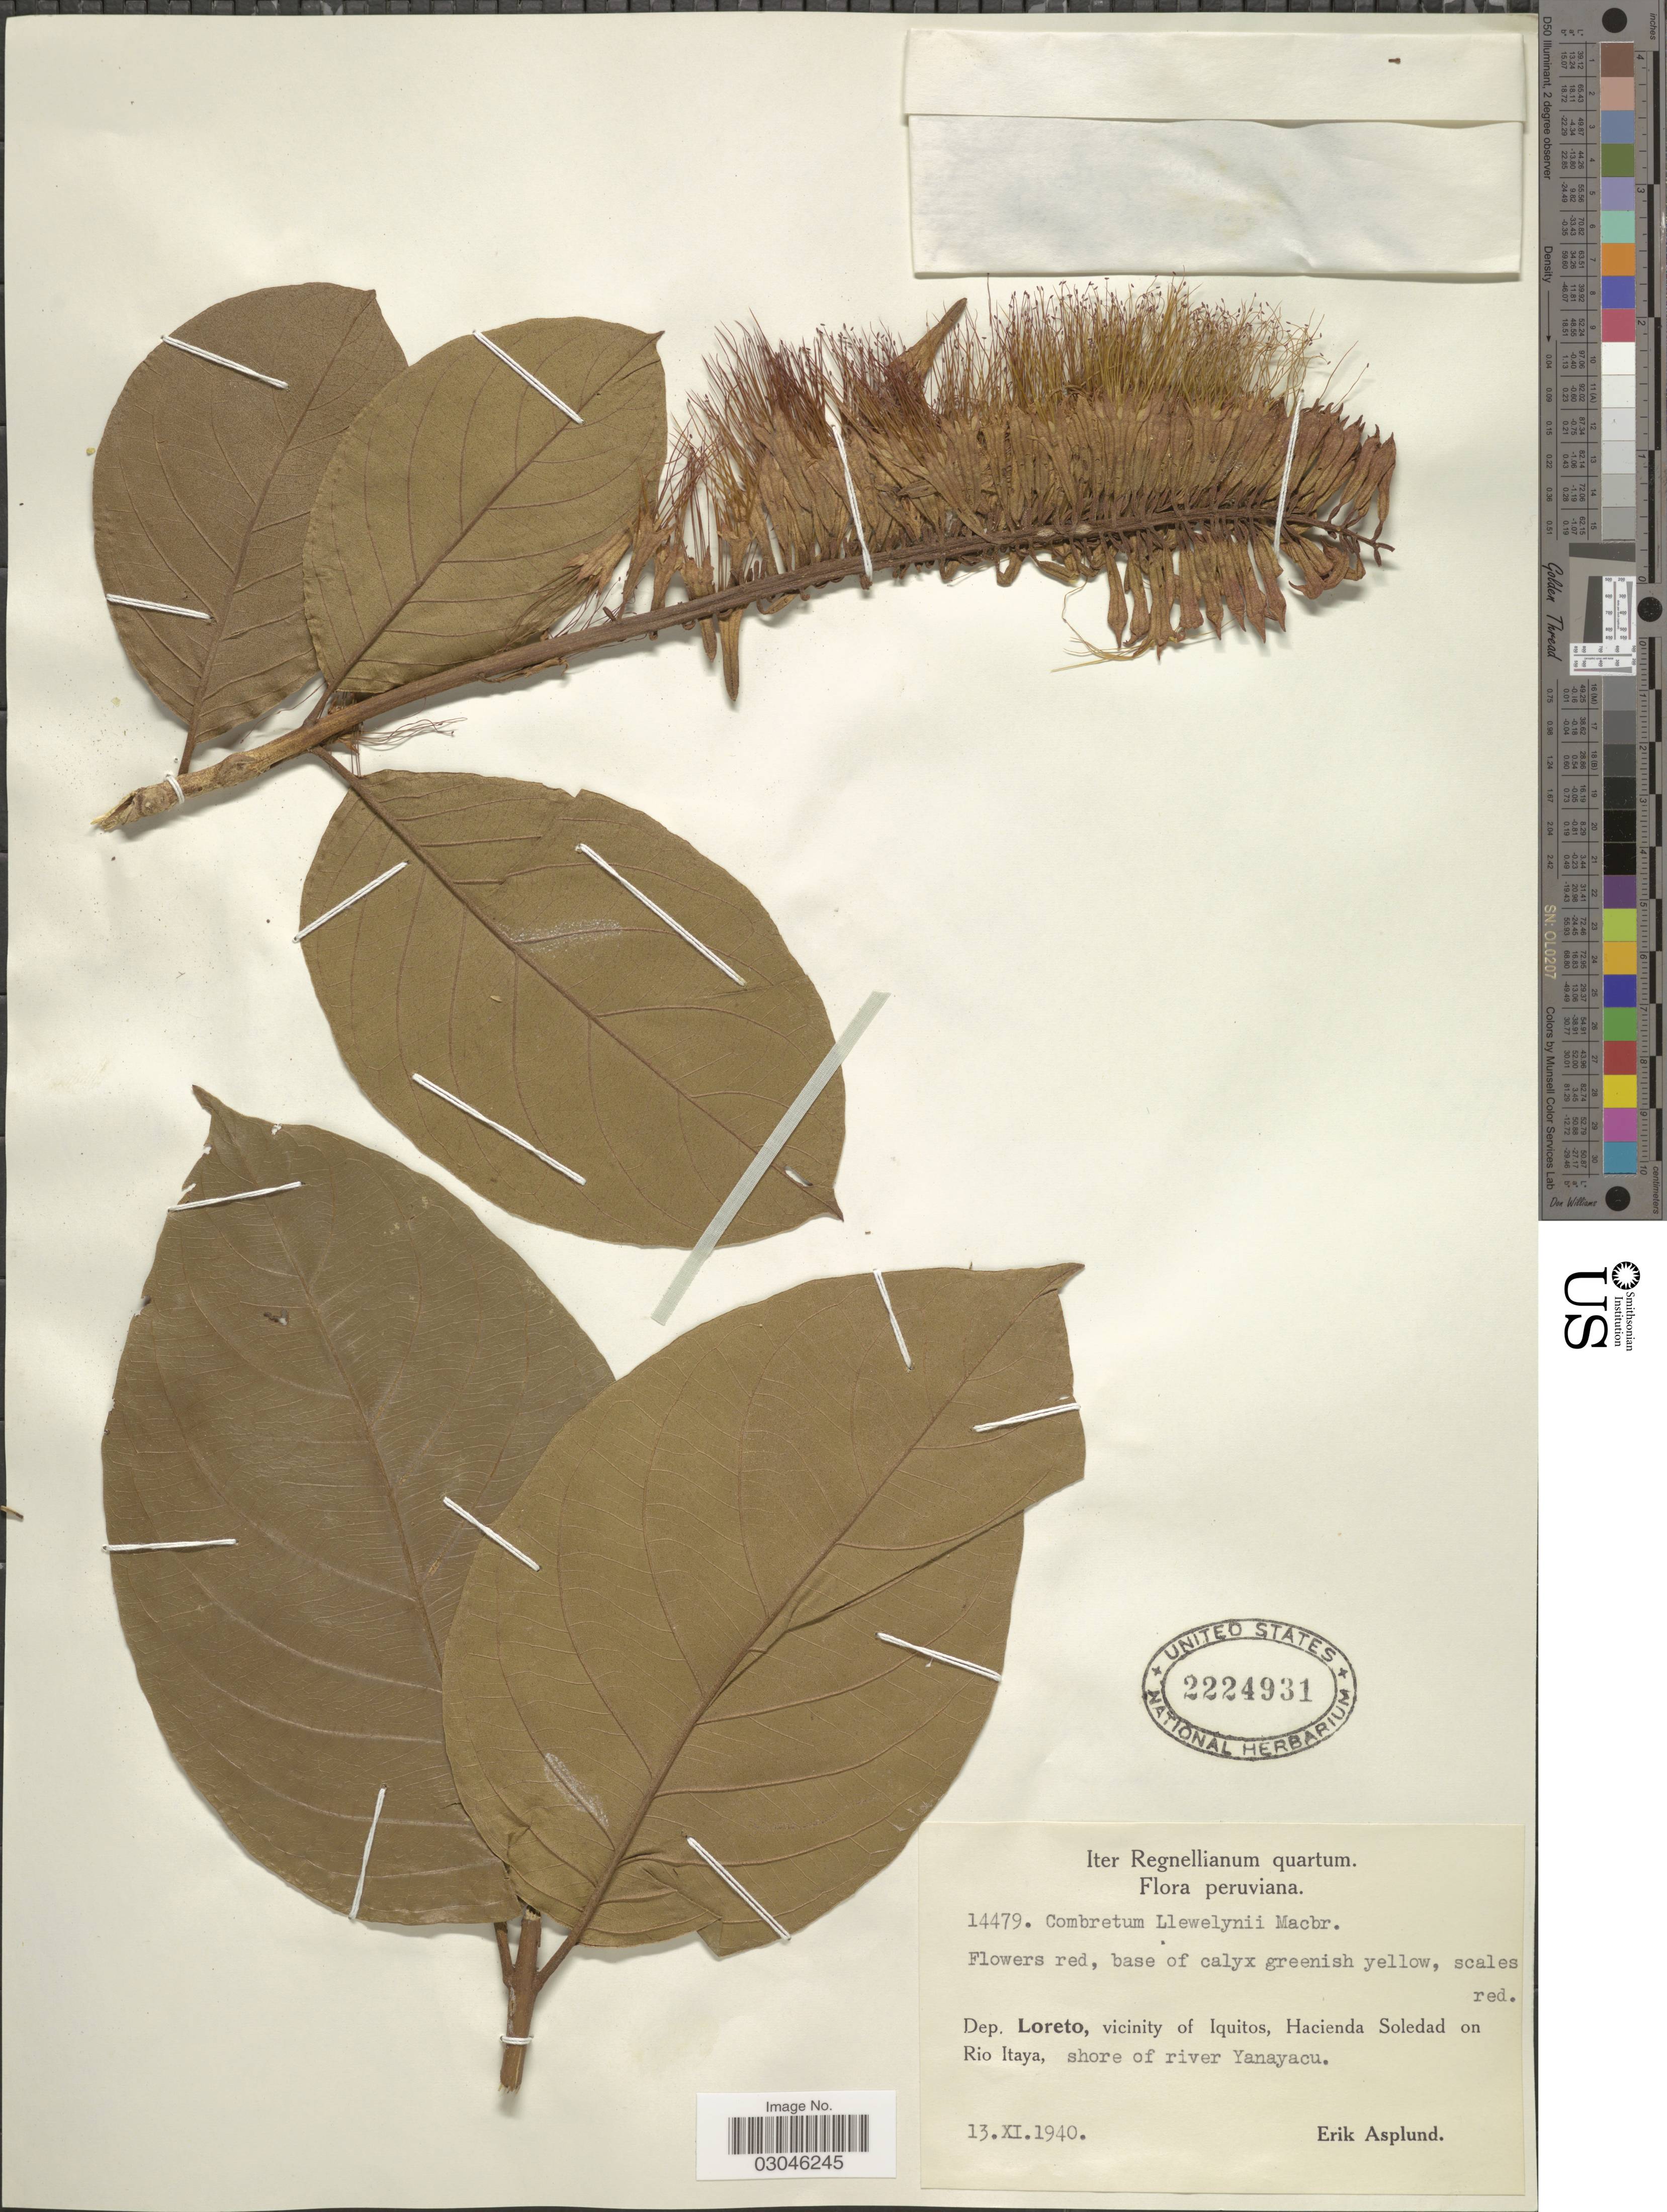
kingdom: Plantae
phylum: Tracheophyta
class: Magnoliopsida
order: Myrtales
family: Combretaceae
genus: Combretum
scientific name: Combretum llewelynii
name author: J.F. Macbr.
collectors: E. Asplund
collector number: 14479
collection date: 1940-11-13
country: Peru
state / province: Loreto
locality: Dep. Loreto, vicinity of Iquitos, Hacienda Soledad on Rio Itaya, shore of river Yanayacu.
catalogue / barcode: US 2224931